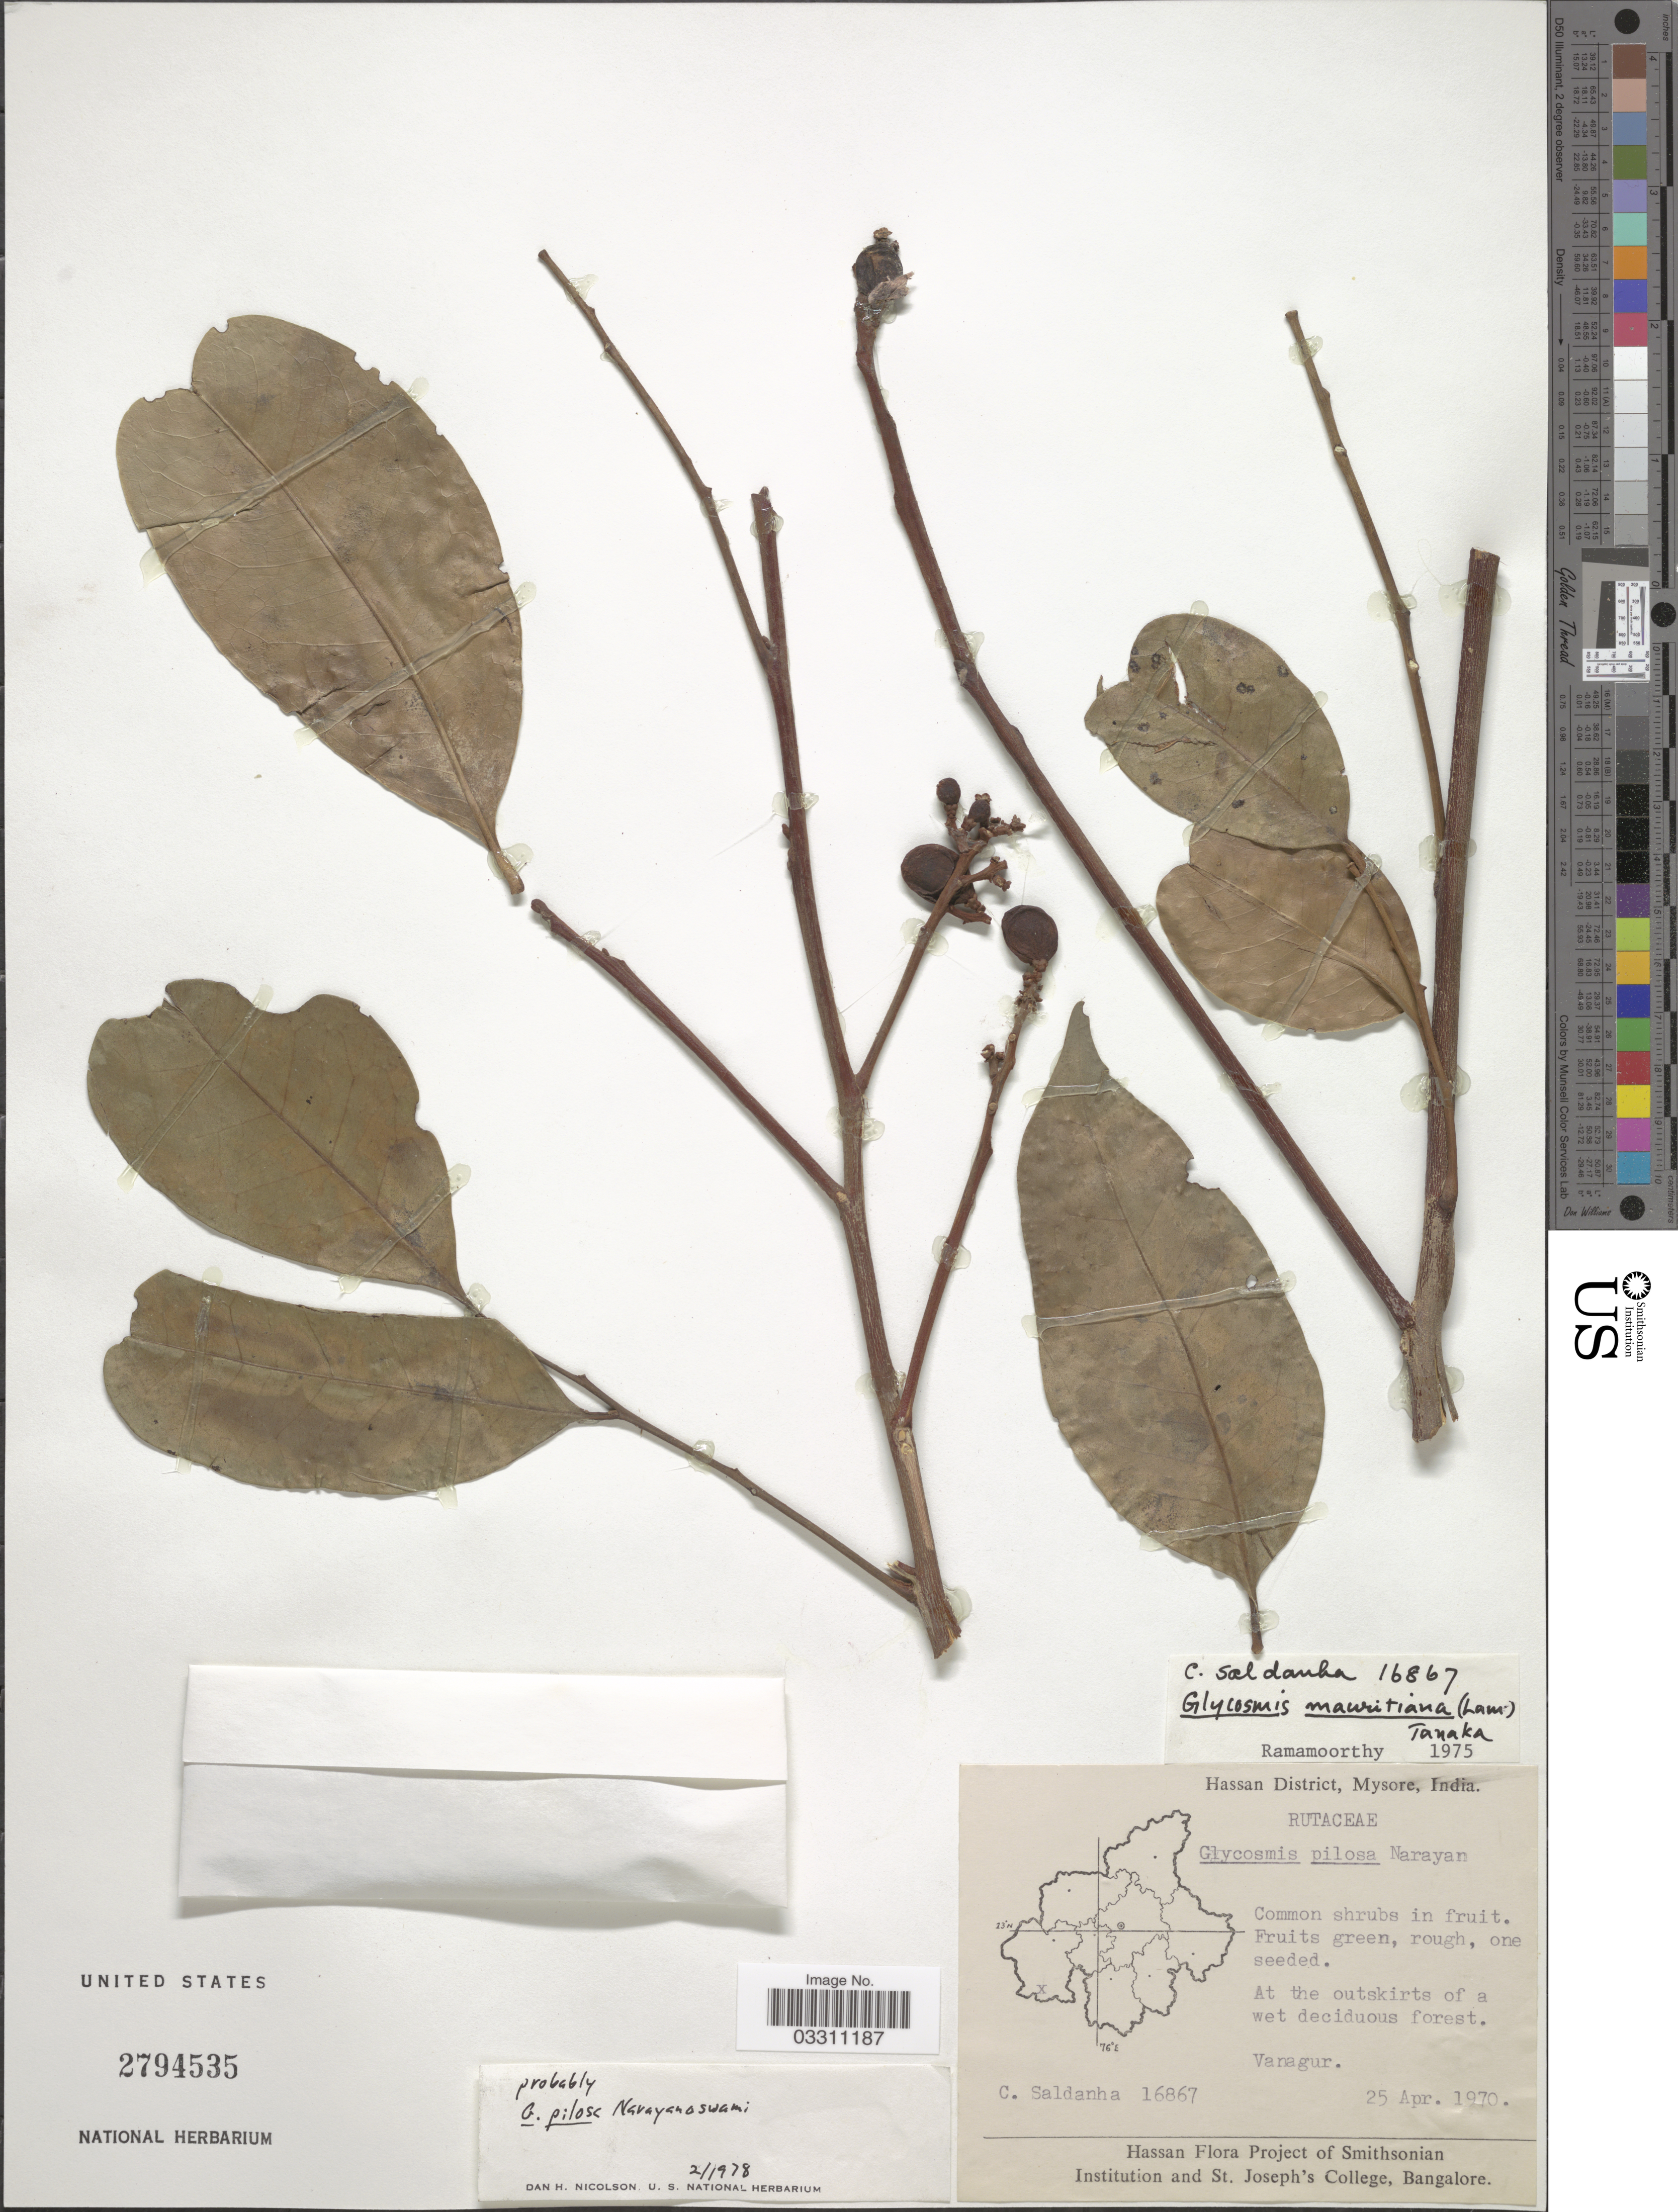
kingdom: Plantae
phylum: Tracheophyta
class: Magnoliopsida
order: Sapindales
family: Rutaceae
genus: Glycosmis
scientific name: Glycosmis pilosa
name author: V. Naray.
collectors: C. Saldanha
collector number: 16867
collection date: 1970-04-25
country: India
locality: Hassan District, Mysore. Vanagur.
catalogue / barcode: US 2794535